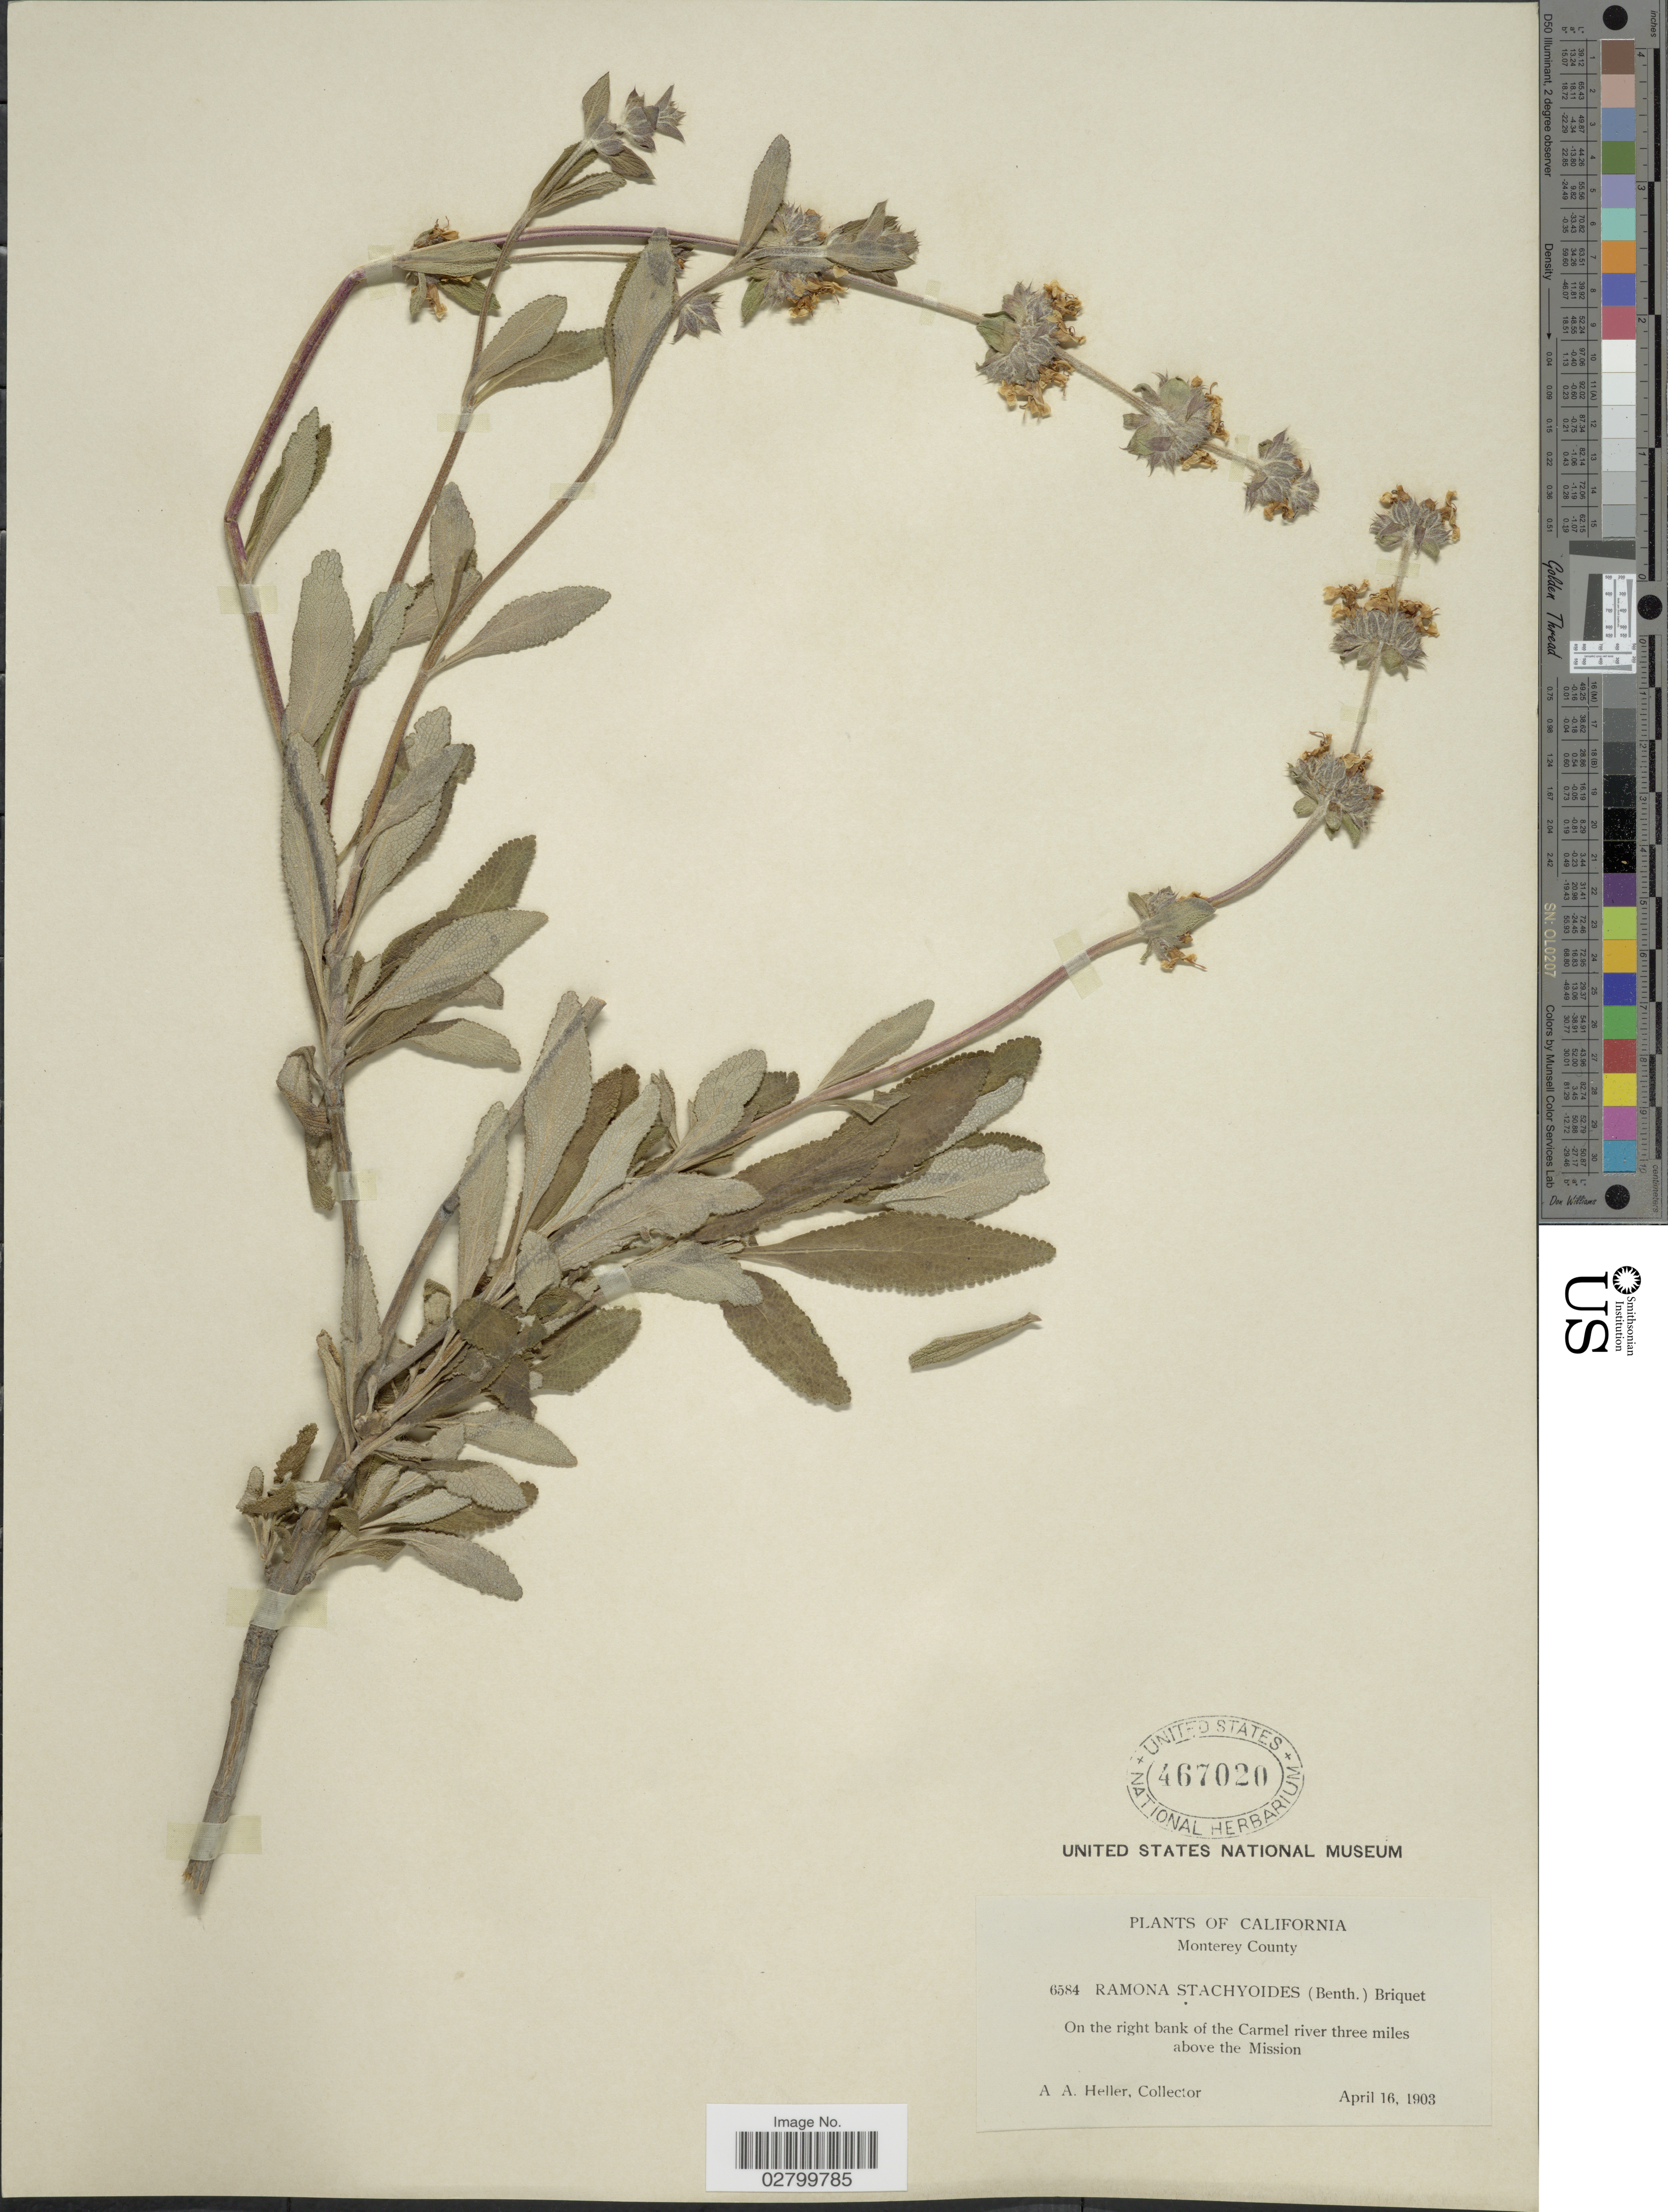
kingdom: Plantae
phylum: Tracheophyta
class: Magnoliopsida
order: Lamiales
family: Lamiaceae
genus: Salvia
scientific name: Salvia mellifera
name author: Greene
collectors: A. A. Heller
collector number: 6584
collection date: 1903-04-16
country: United States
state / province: California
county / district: Monterey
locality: Monterey County. On the right bank of the Carmel river three miles above the Mission.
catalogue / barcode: US 467020